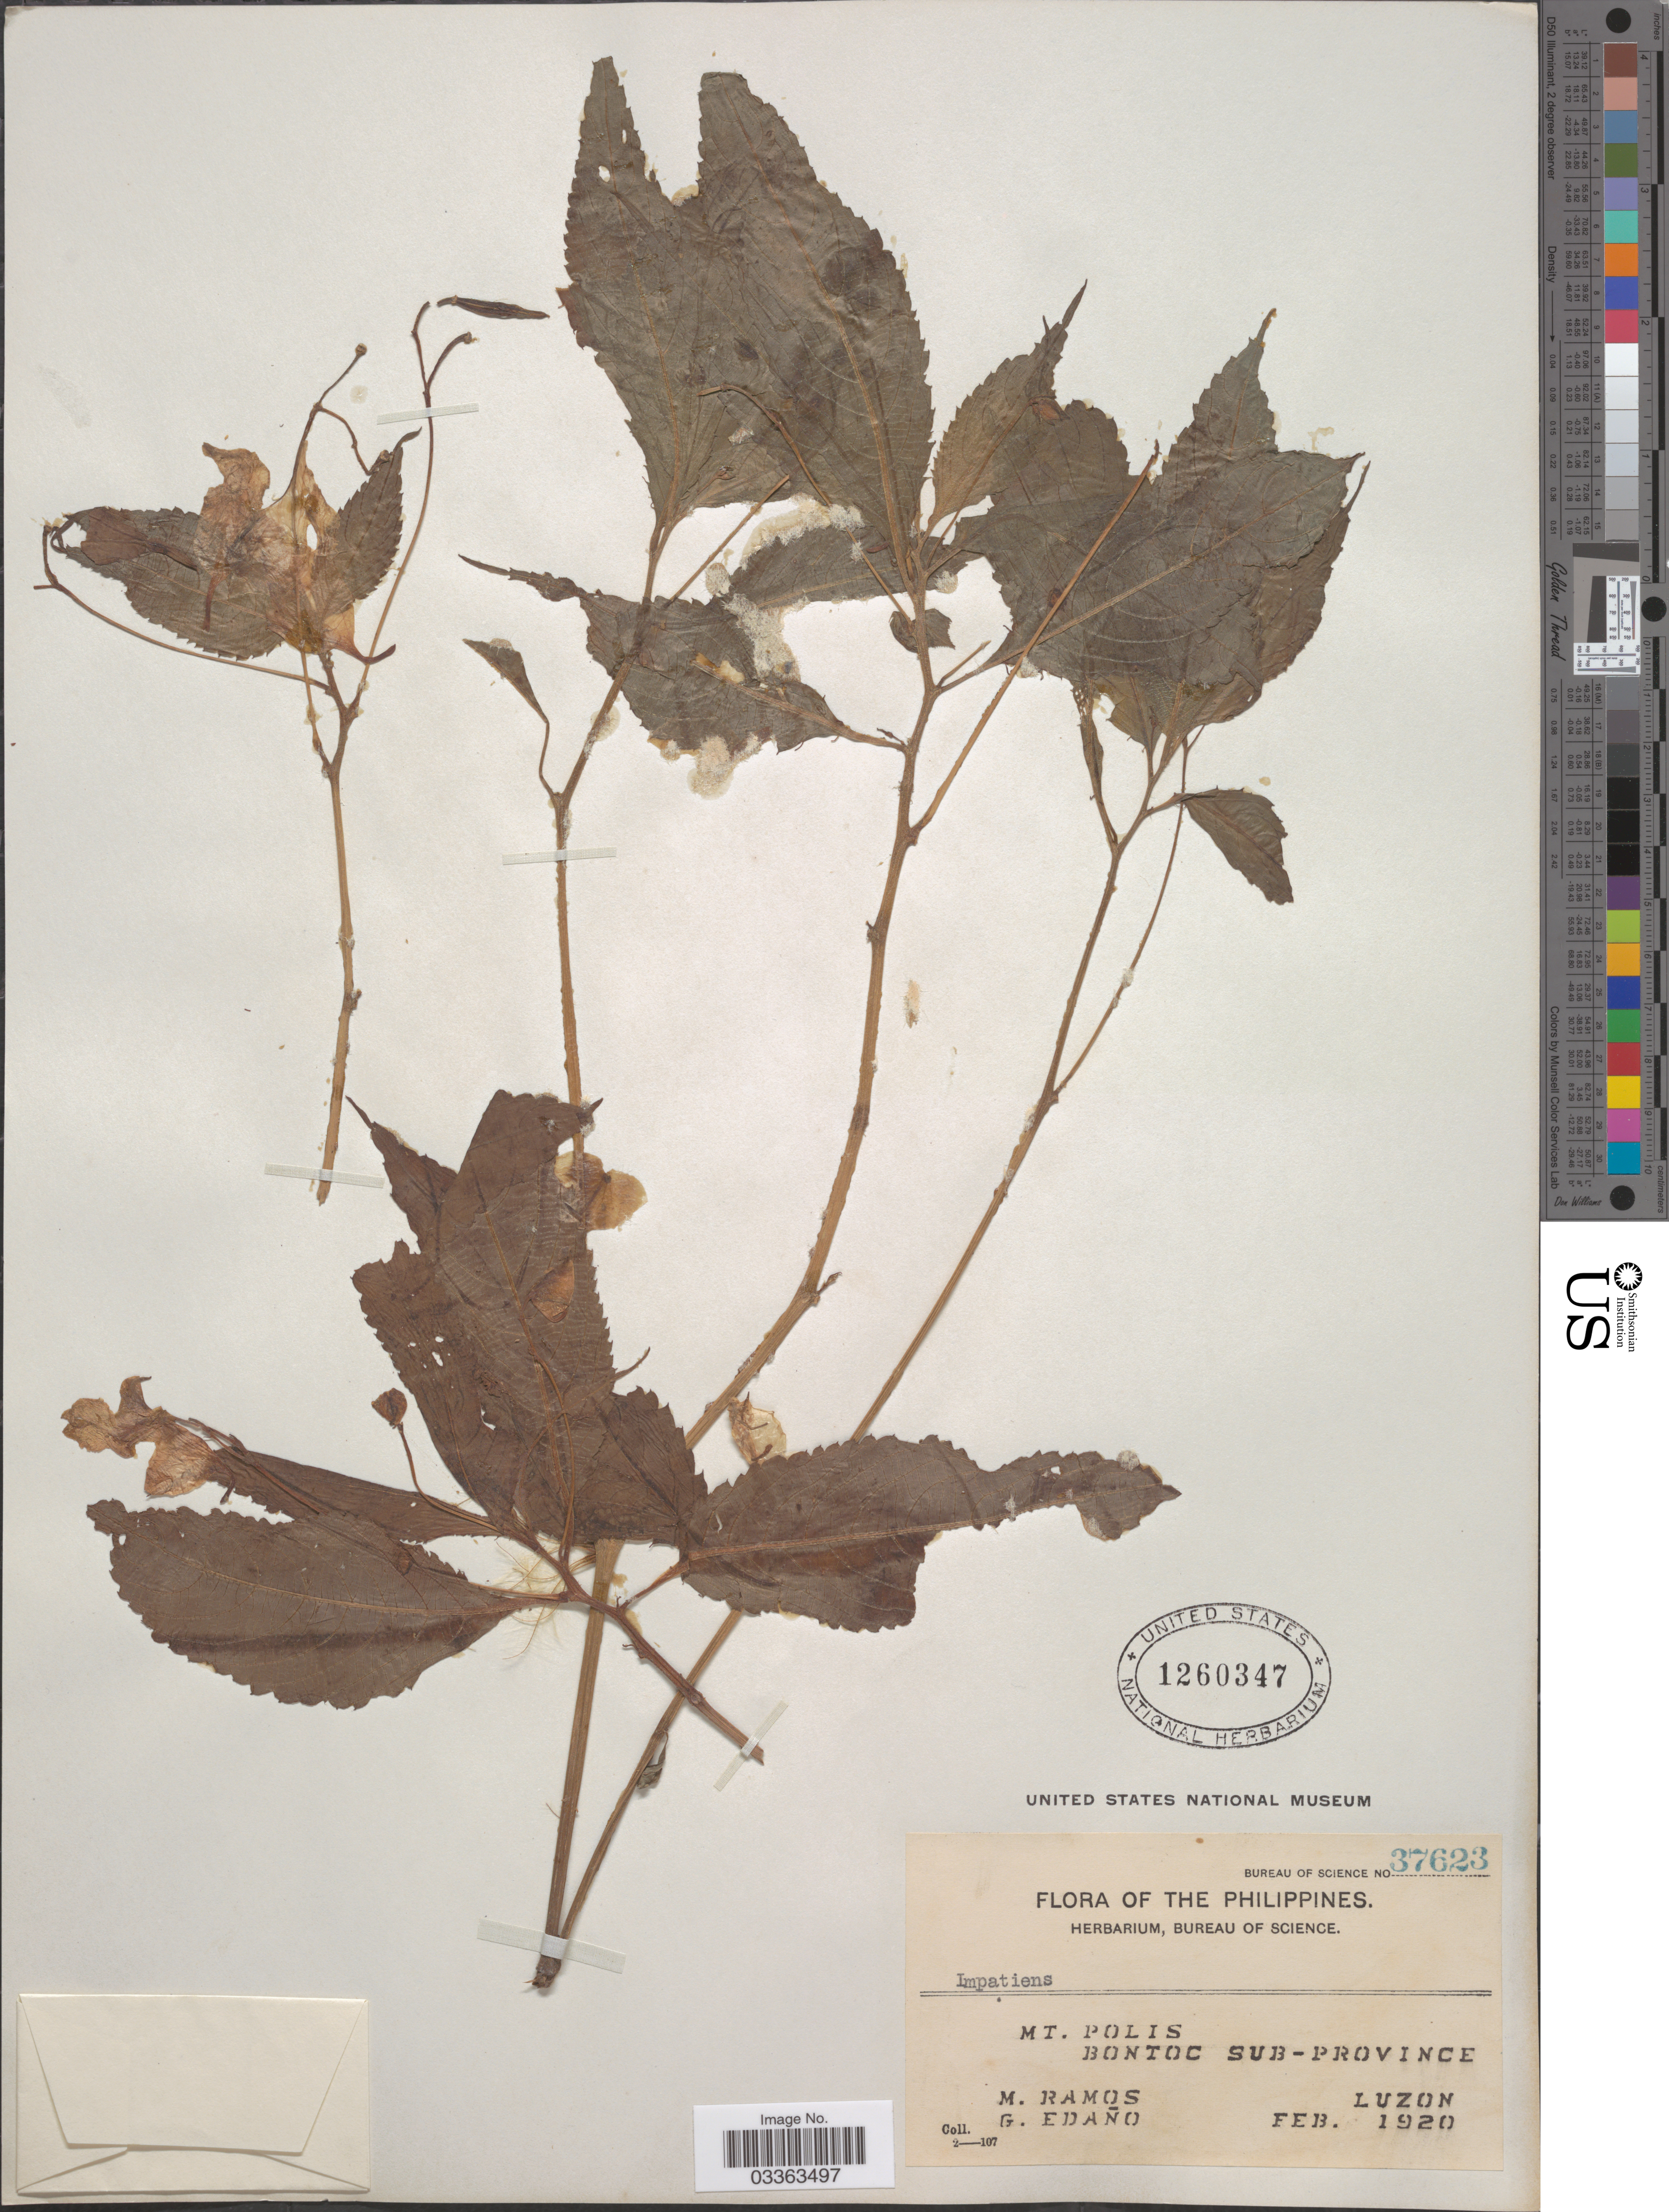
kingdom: Plantae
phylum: Tracheophyta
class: Magnoliopsida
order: Ericales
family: Balsaminaceae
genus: Impatiens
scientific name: Impatiens loheri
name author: Hook. f.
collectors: M. Ramos & G. Edaño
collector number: Bureau of Science 37623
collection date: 1920-02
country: Philippines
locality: Mt. Polis, Bontoc Sub-Province, Luzon.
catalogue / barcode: US 1260347